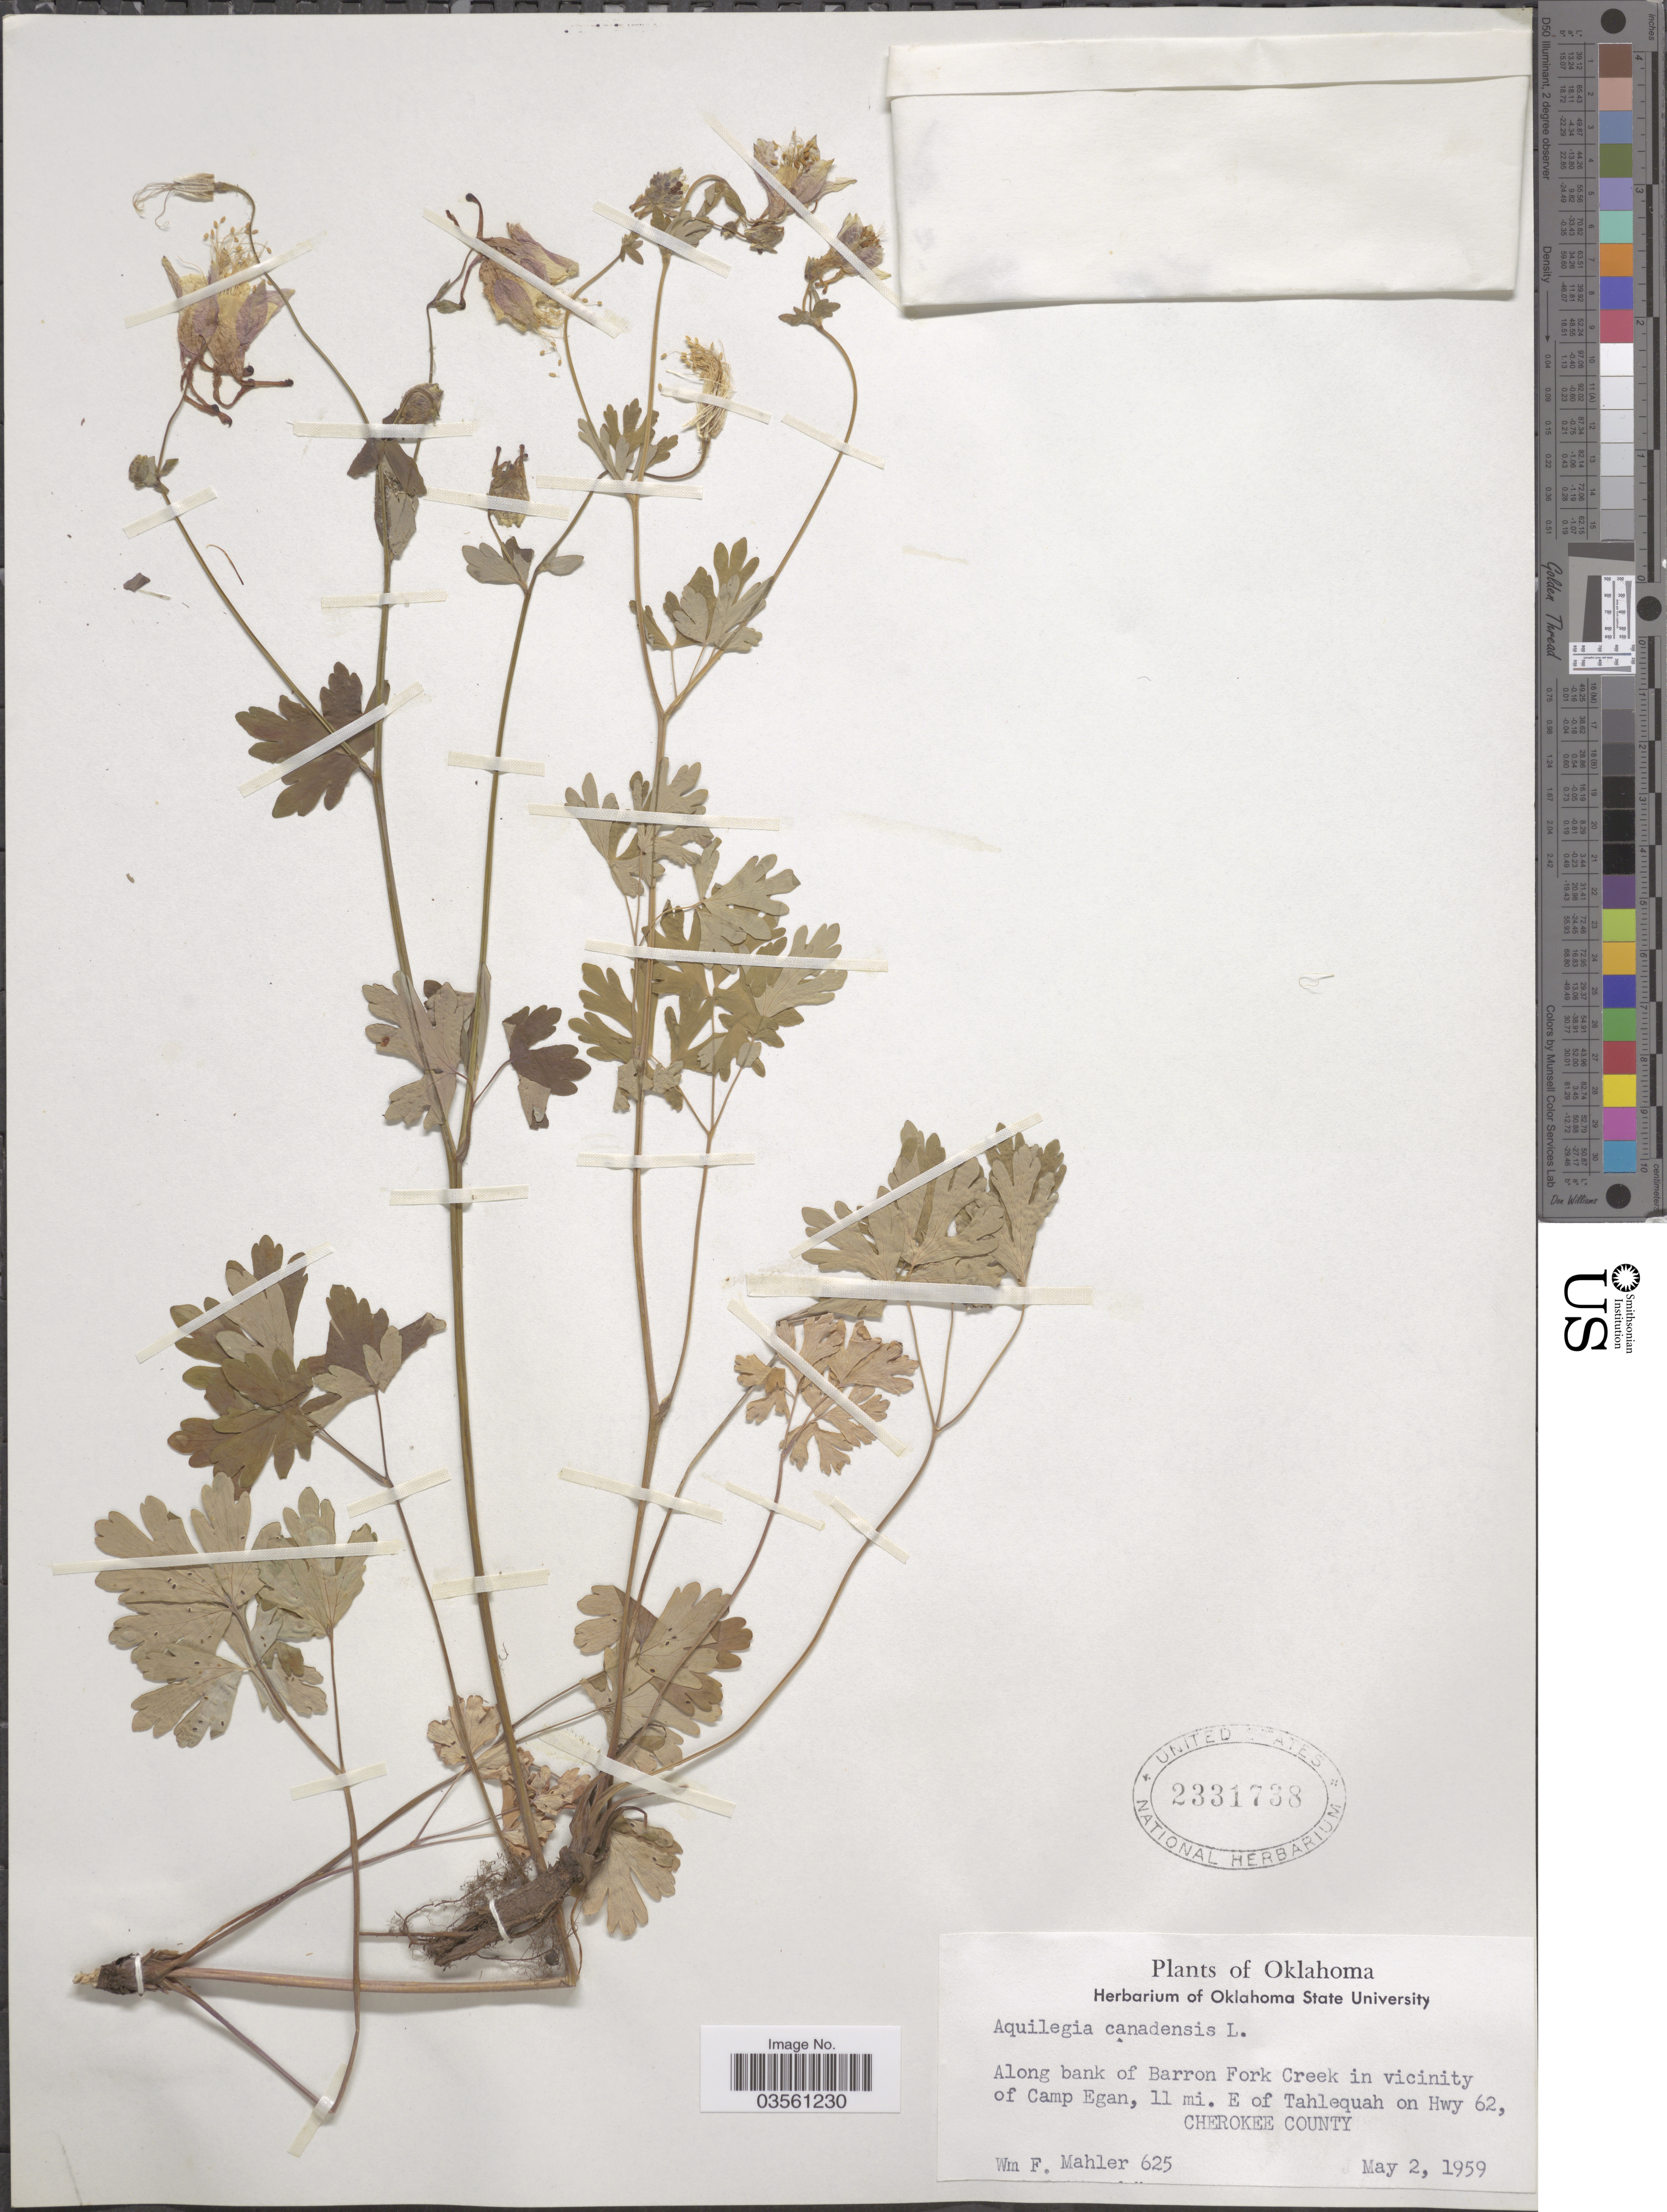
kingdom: Plantae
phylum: Tracheophyta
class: Magnoliopsida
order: Ranunculales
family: Ranunculaceae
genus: Aquilegia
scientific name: Aquilegia canadensis var. latiuscula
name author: (Greene) Munz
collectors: W. F. Mahler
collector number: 625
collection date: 1959-05-02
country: United States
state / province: Oklahoma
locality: Along bank of Barron Fork Creek in vicinity of Camp Egan, 11 mi. E of Tahlequah on Hwy 62, Cherokee County.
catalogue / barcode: US 2331738